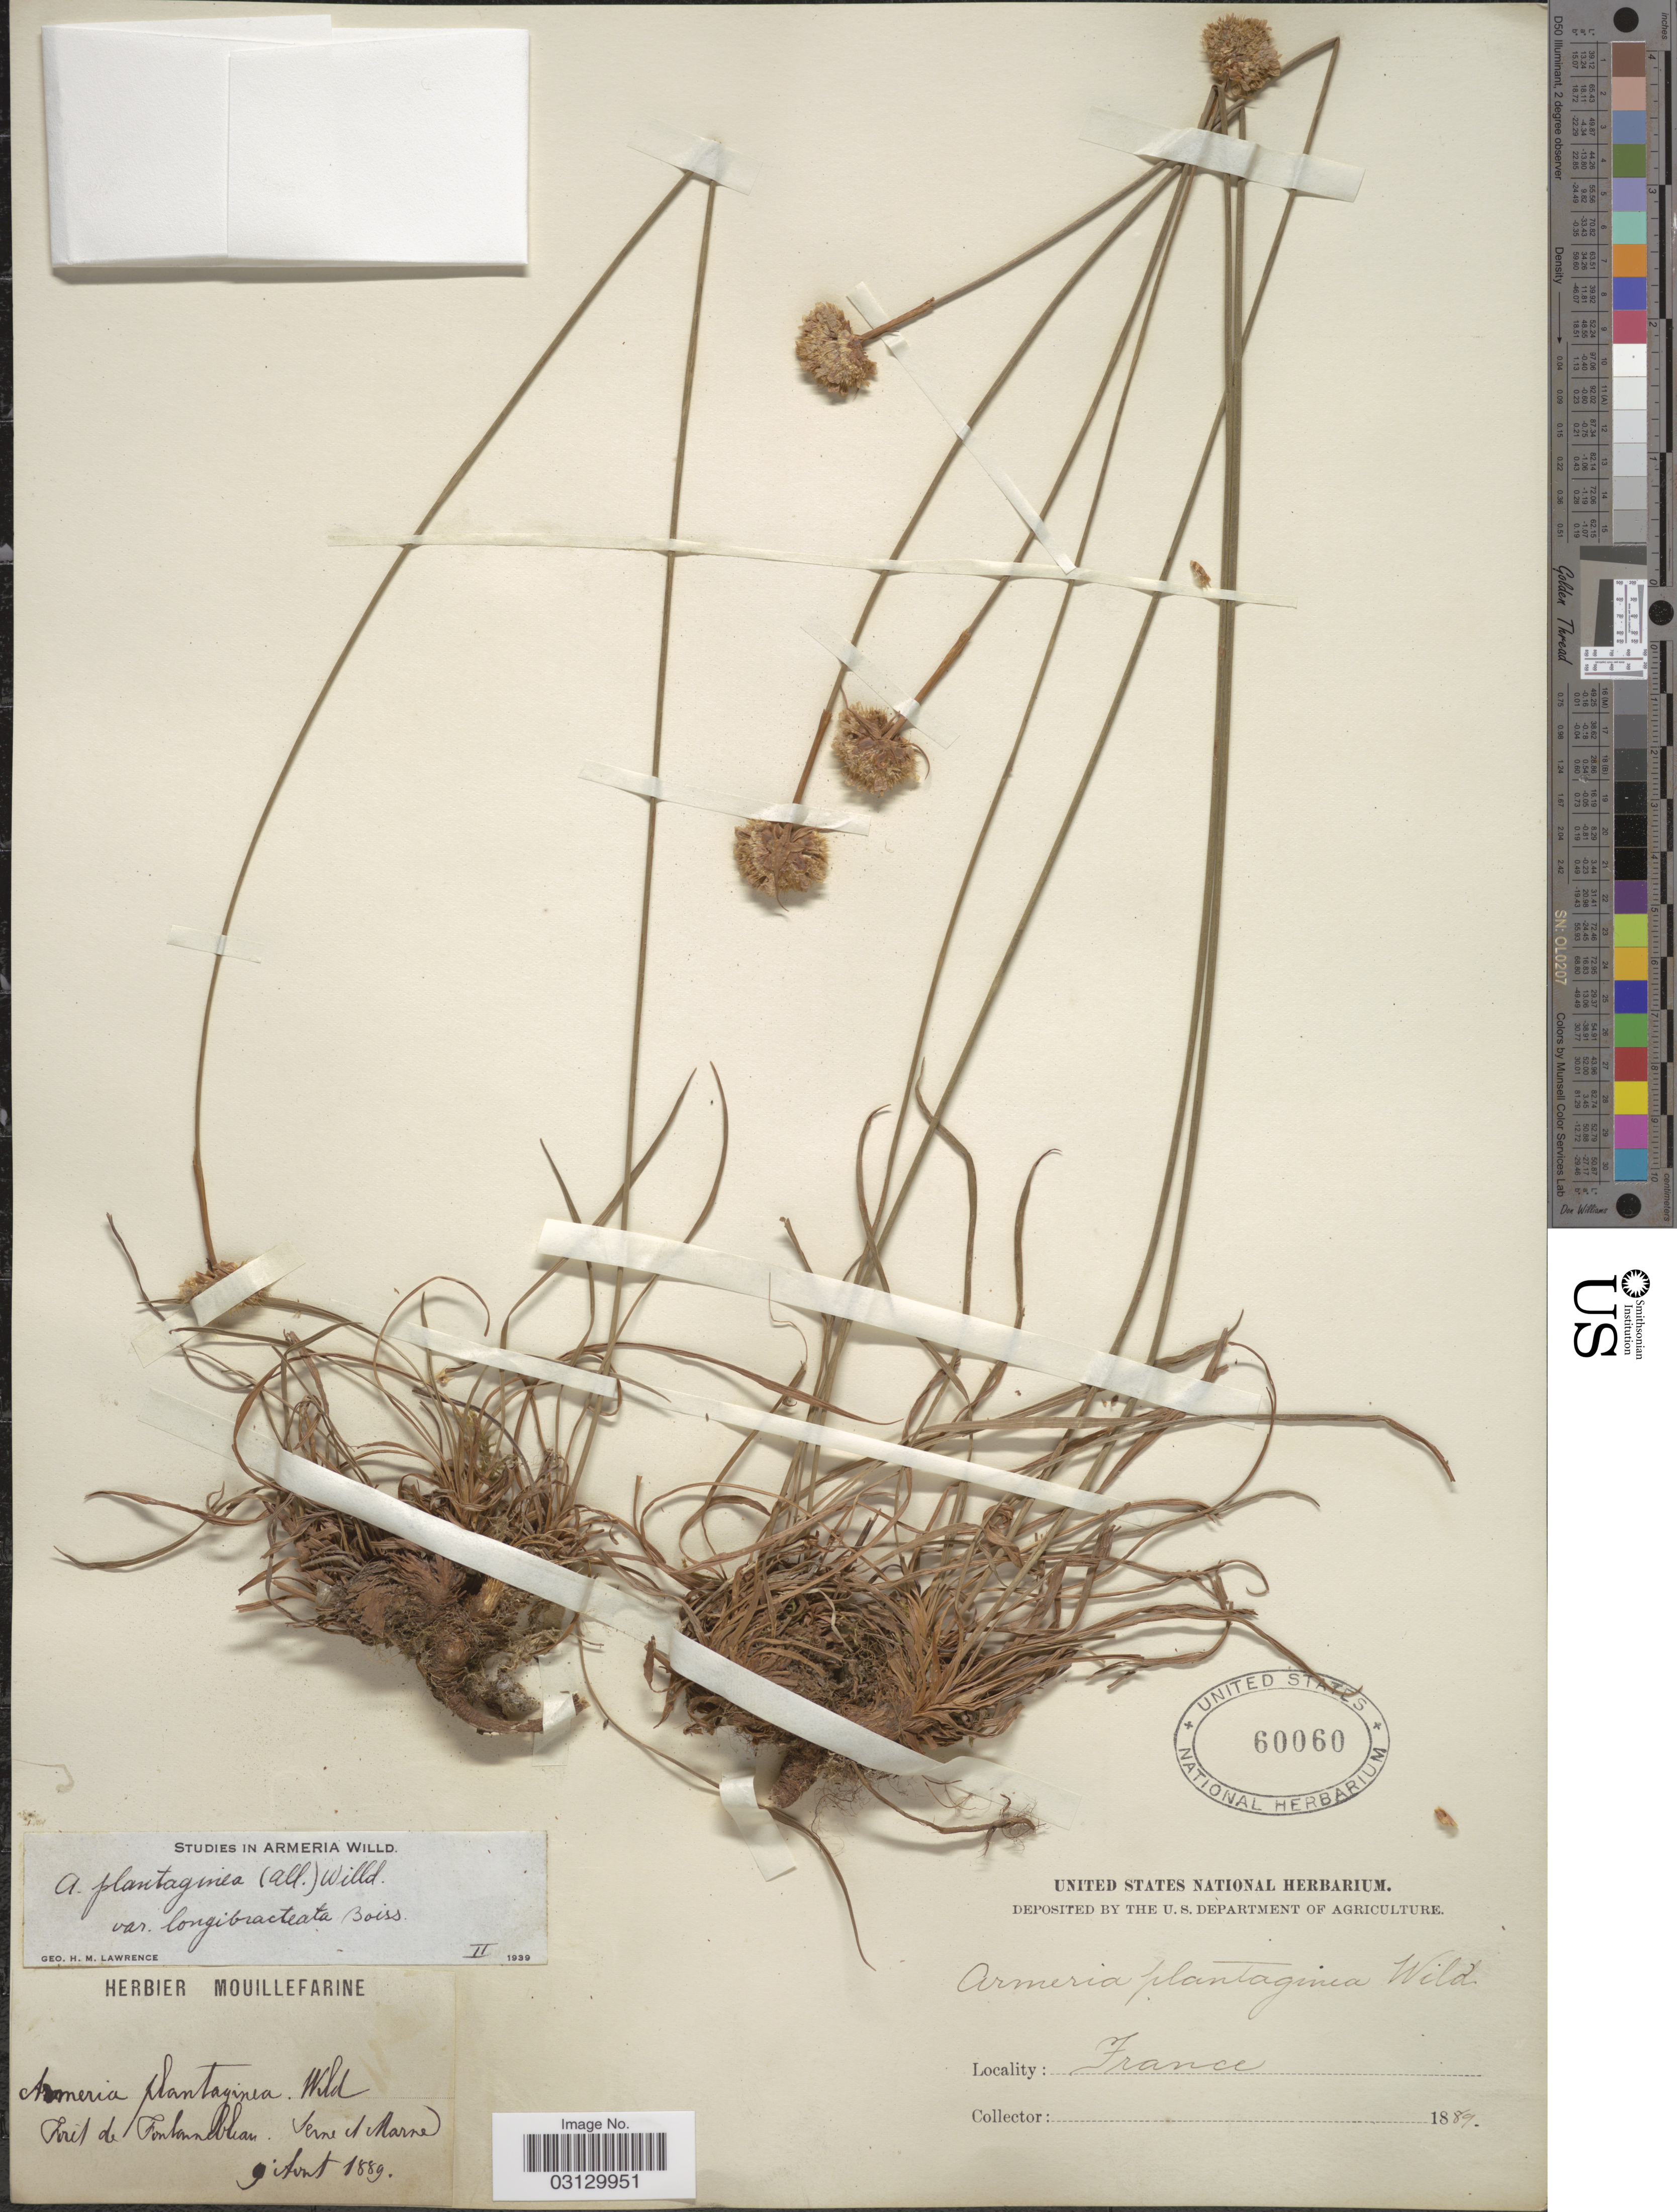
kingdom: Plantae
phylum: Tracheophyta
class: Magnoliopsida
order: Caryophyllales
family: Plumbaginaceae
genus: Armeria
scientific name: Armeria alliacea subsp. alliacea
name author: (Cav.) Hoffmanns. & Link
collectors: ex herb. Mouillefarine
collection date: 1889-08-09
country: France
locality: Forêt de Fontainebleaux. Seine et Marne.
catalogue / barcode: US 60060